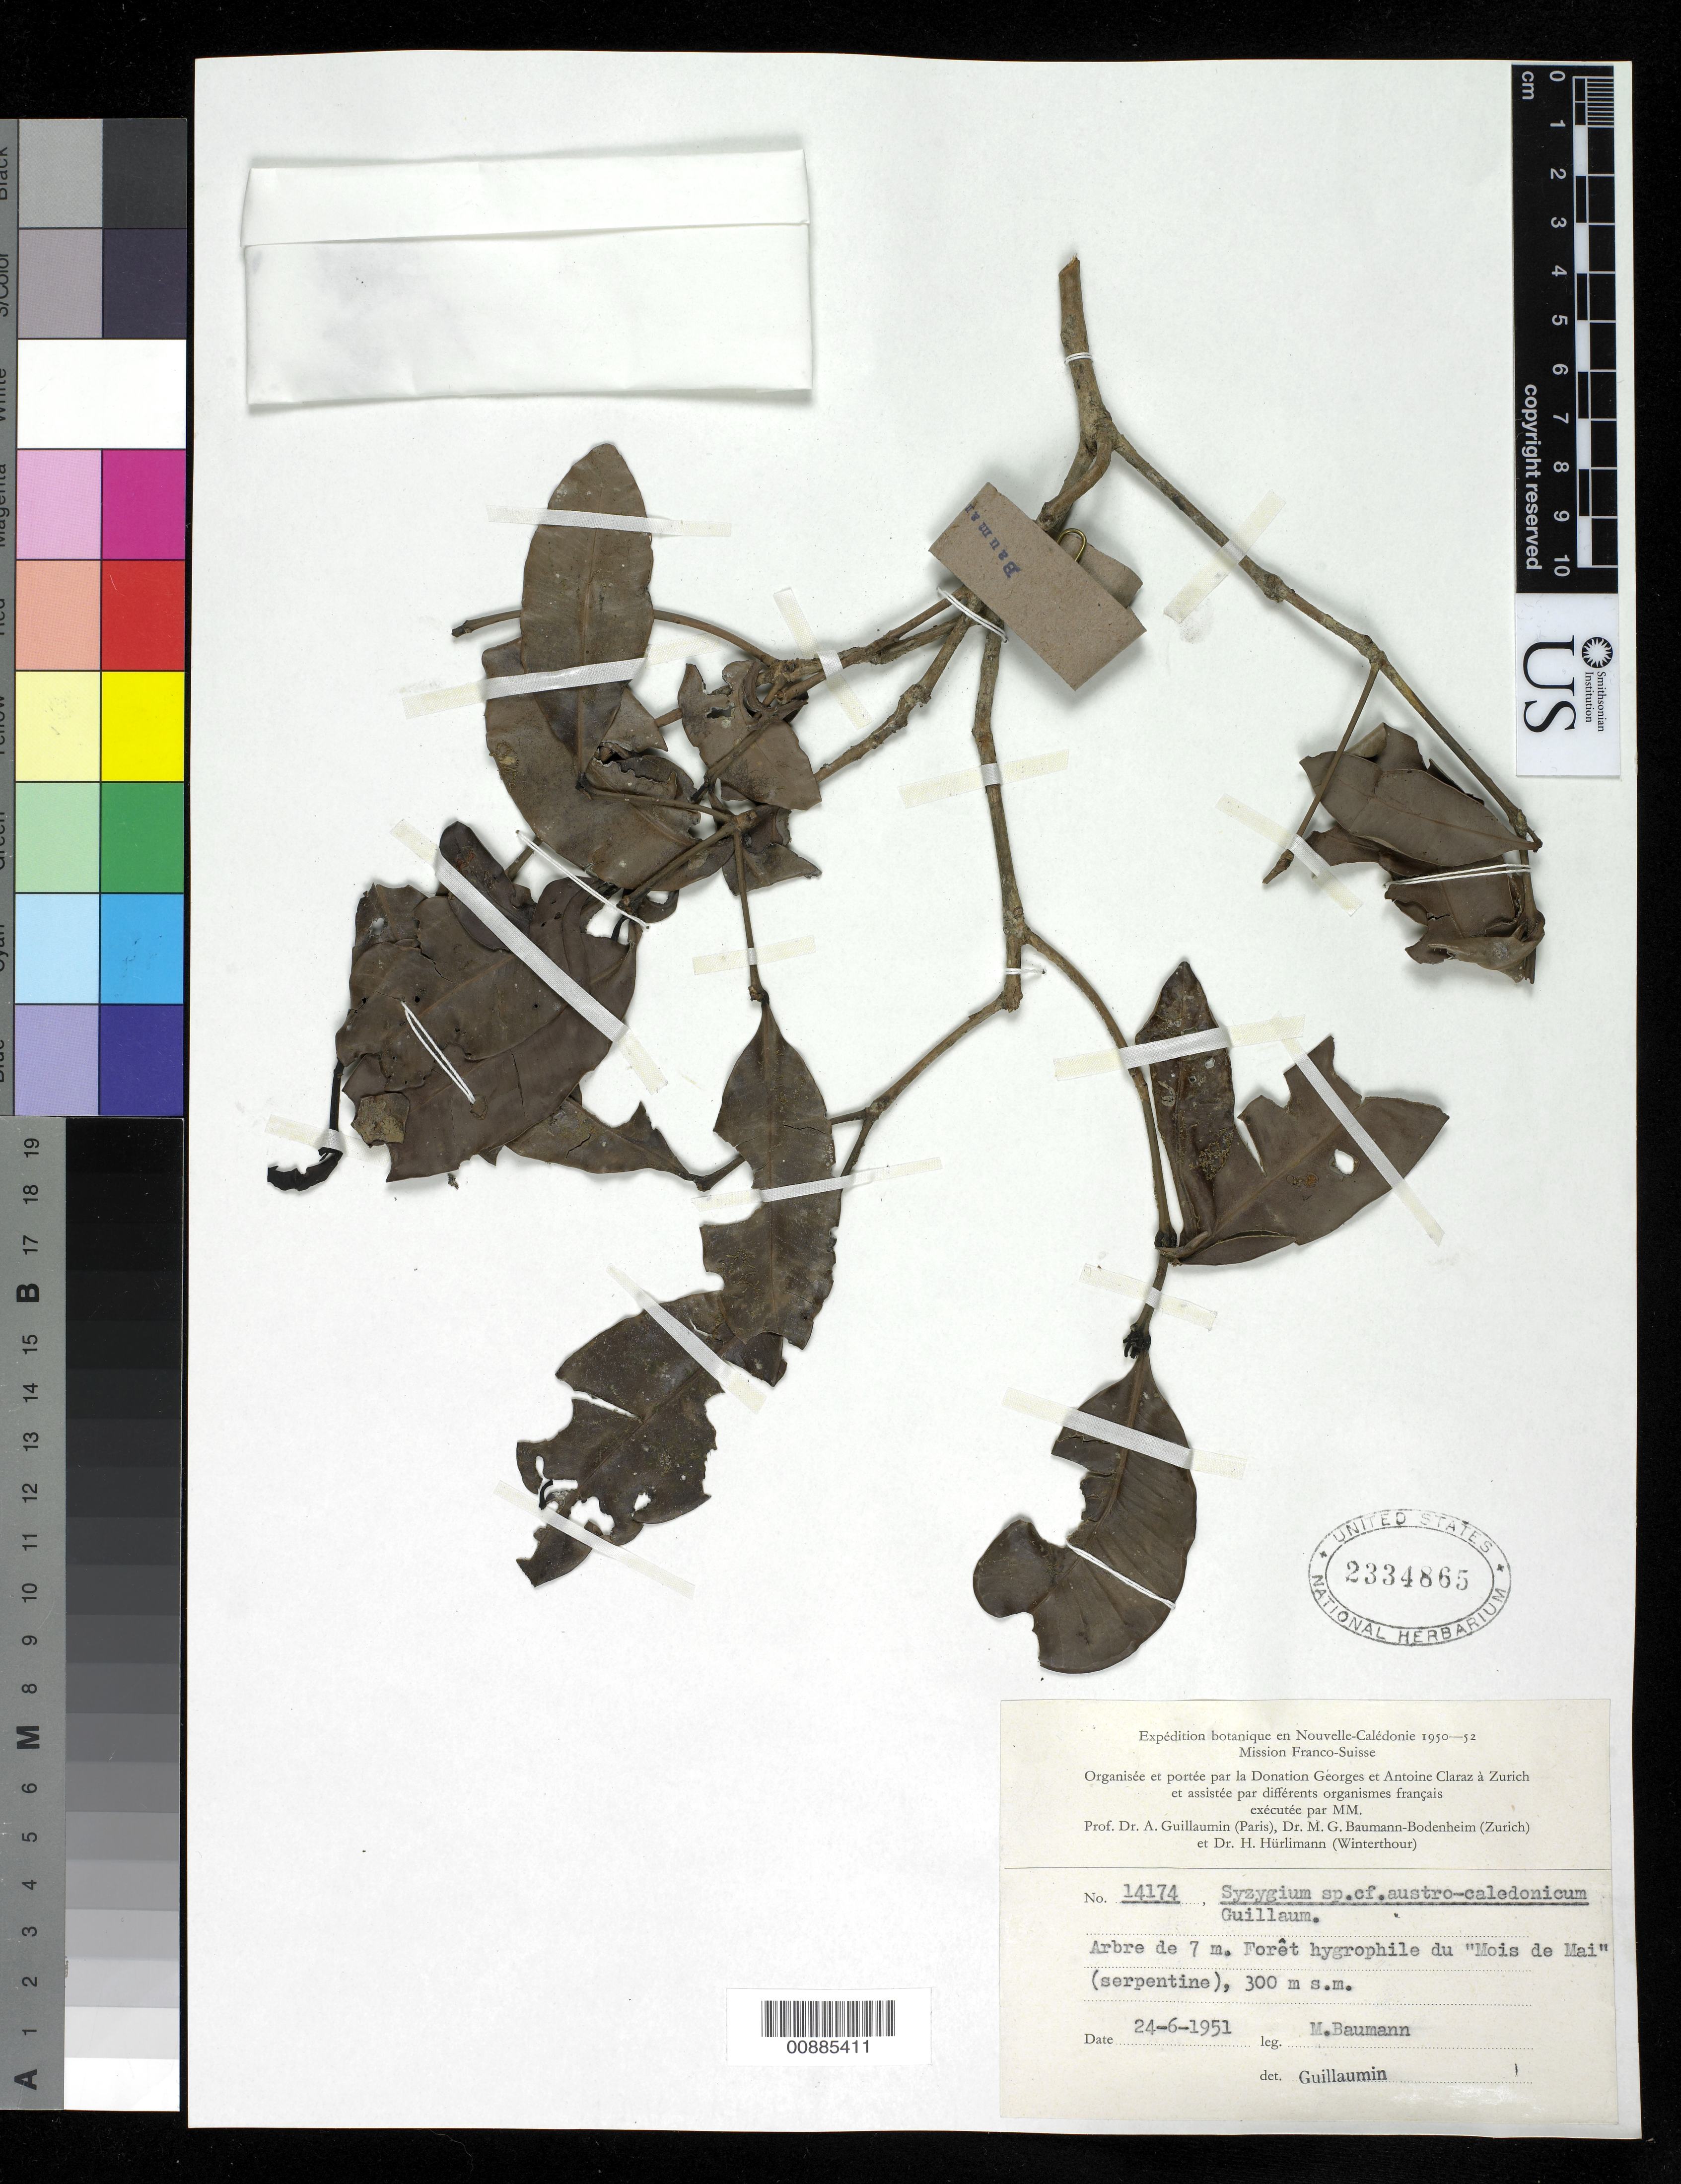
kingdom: Plantae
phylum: Tracheophyta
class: Magnoliopsida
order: Myrtales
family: Myrtaceae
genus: Syzygium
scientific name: Syzygium austro-caledonicum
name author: (Seem.) Guillaumin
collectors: M. Baumann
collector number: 14174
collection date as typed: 24 Jun 1951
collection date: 1951-06-24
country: New Caledonia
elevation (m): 300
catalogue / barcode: US 2334865